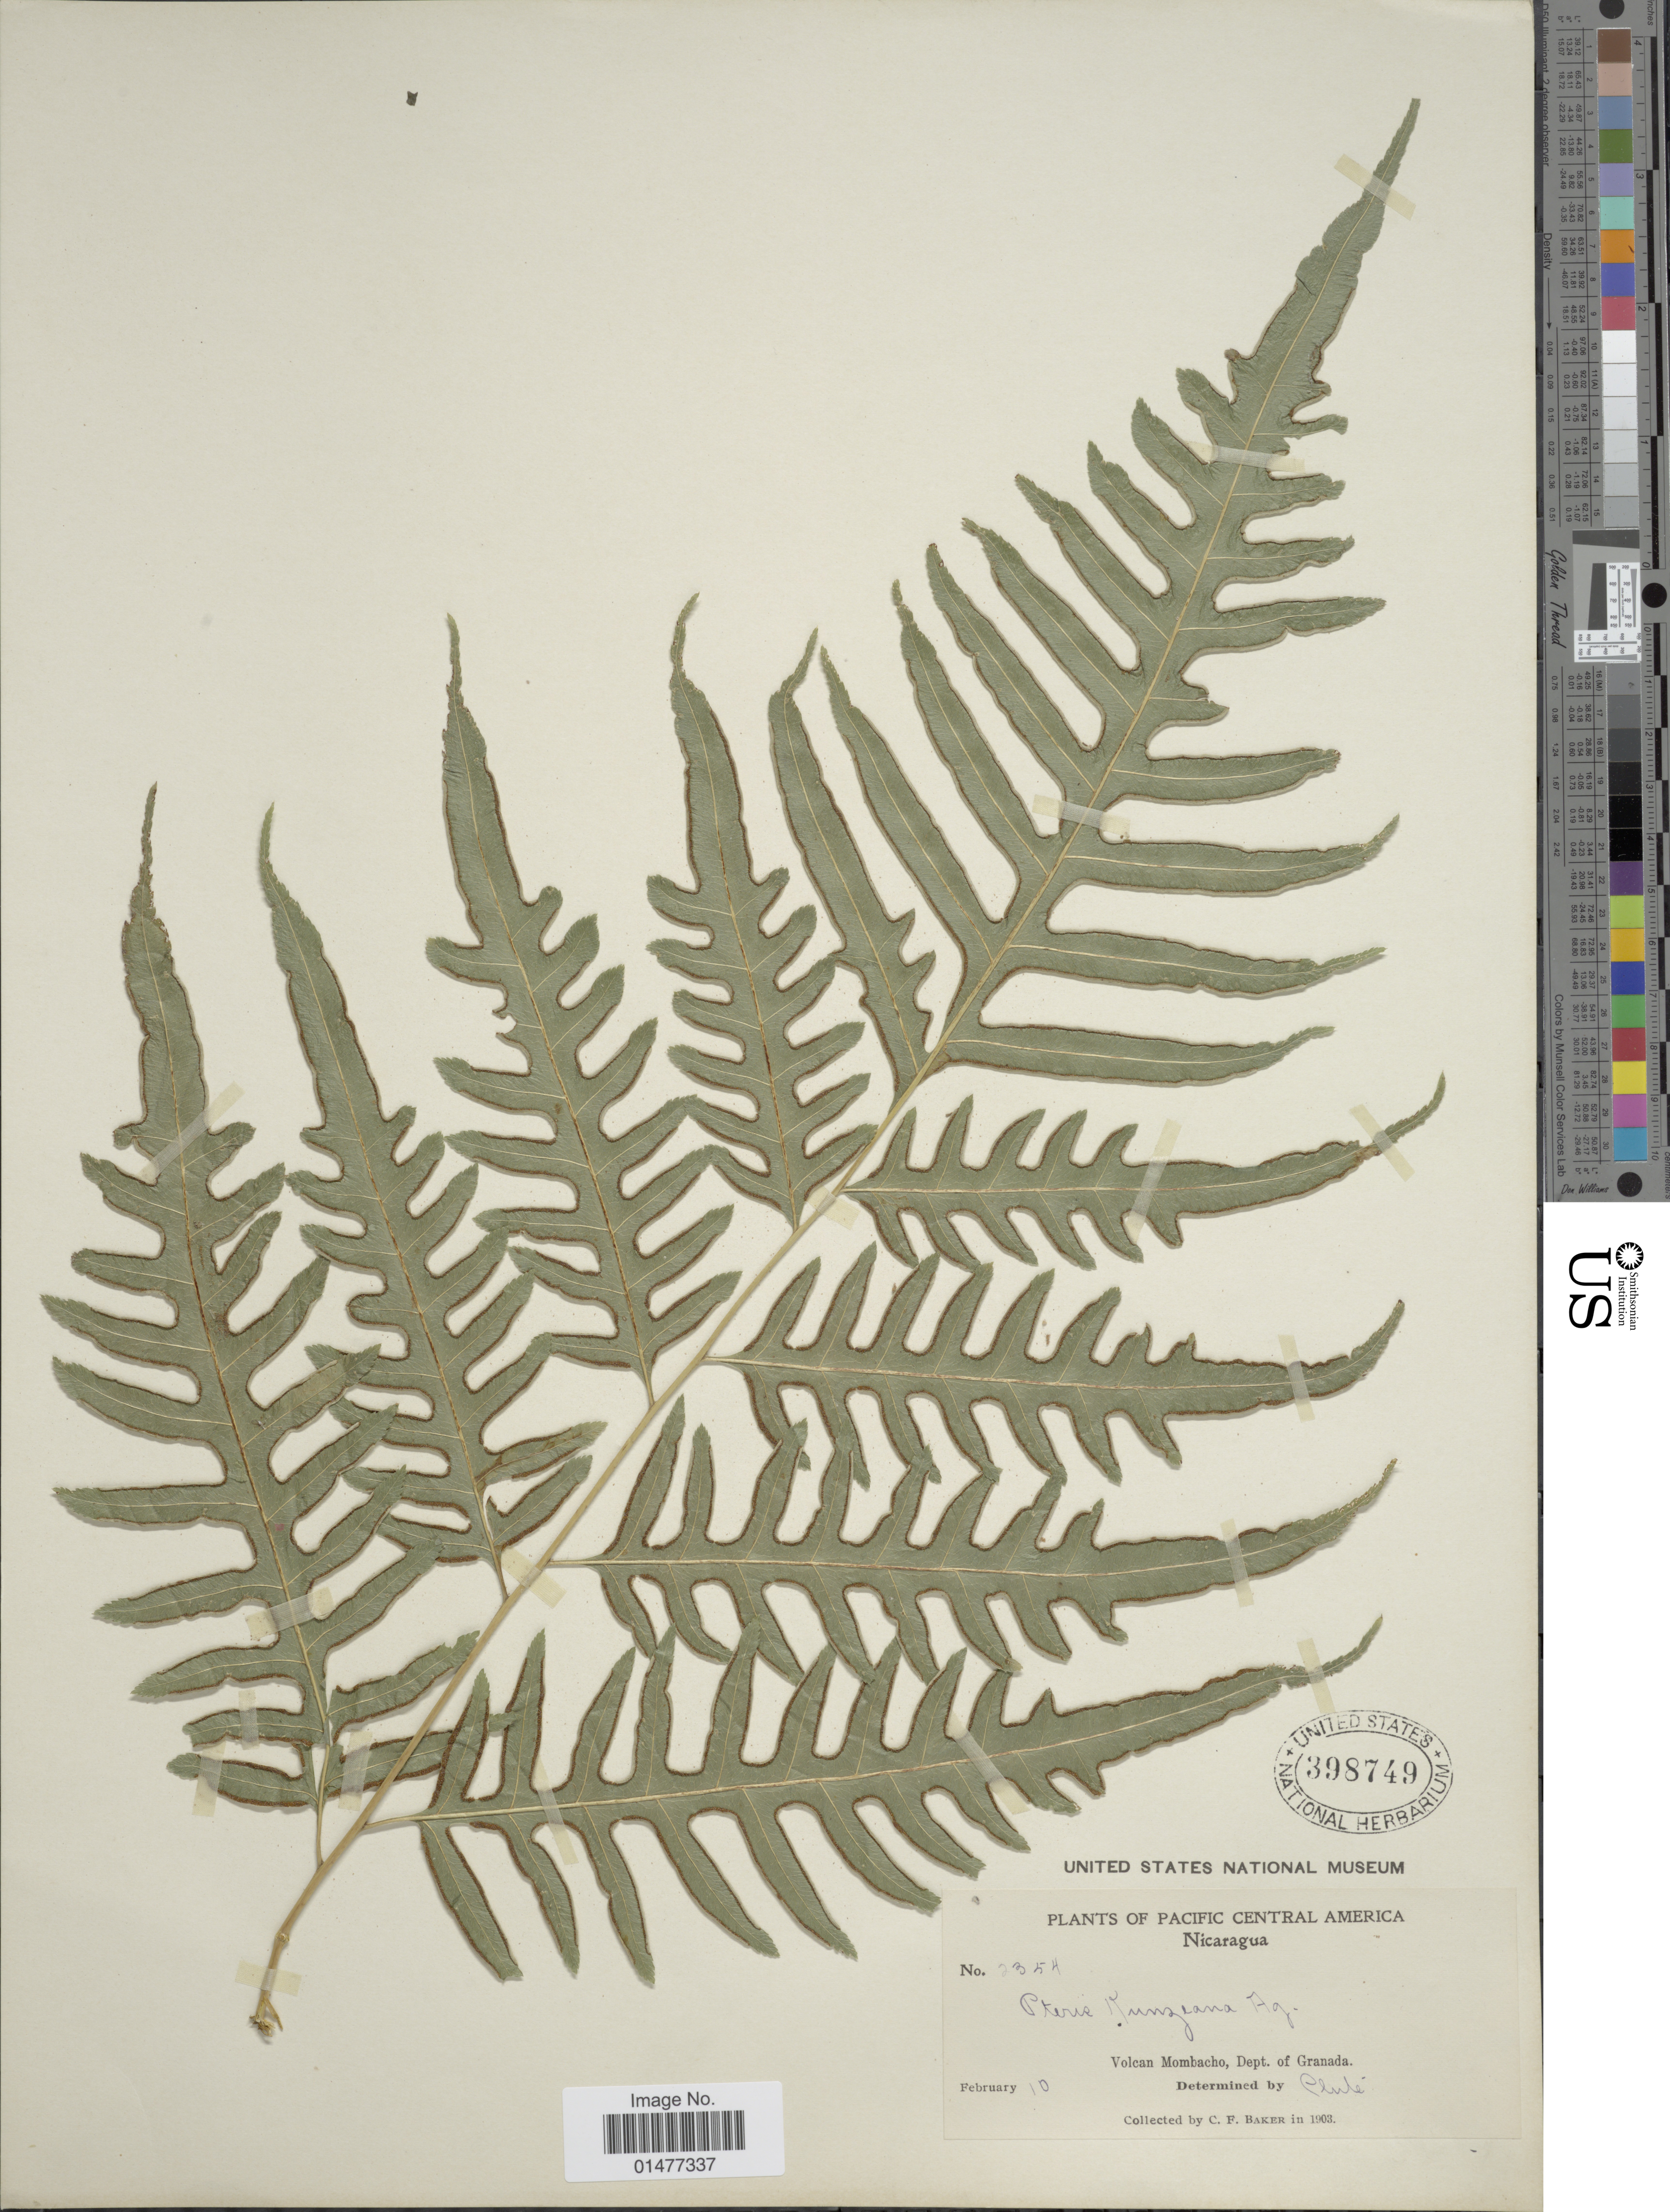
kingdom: Plantae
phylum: Tracheophyta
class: Polypodiopsida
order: Polypodiales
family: Pteridaceae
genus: Pteris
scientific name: Pteris altissima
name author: Poir.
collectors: C. F. Baker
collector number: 2354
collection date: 1903-02-10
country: Nicaragua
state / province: Granada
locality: Plants of Pacific Central America, Volcan Mombacho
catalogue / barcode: US 398749